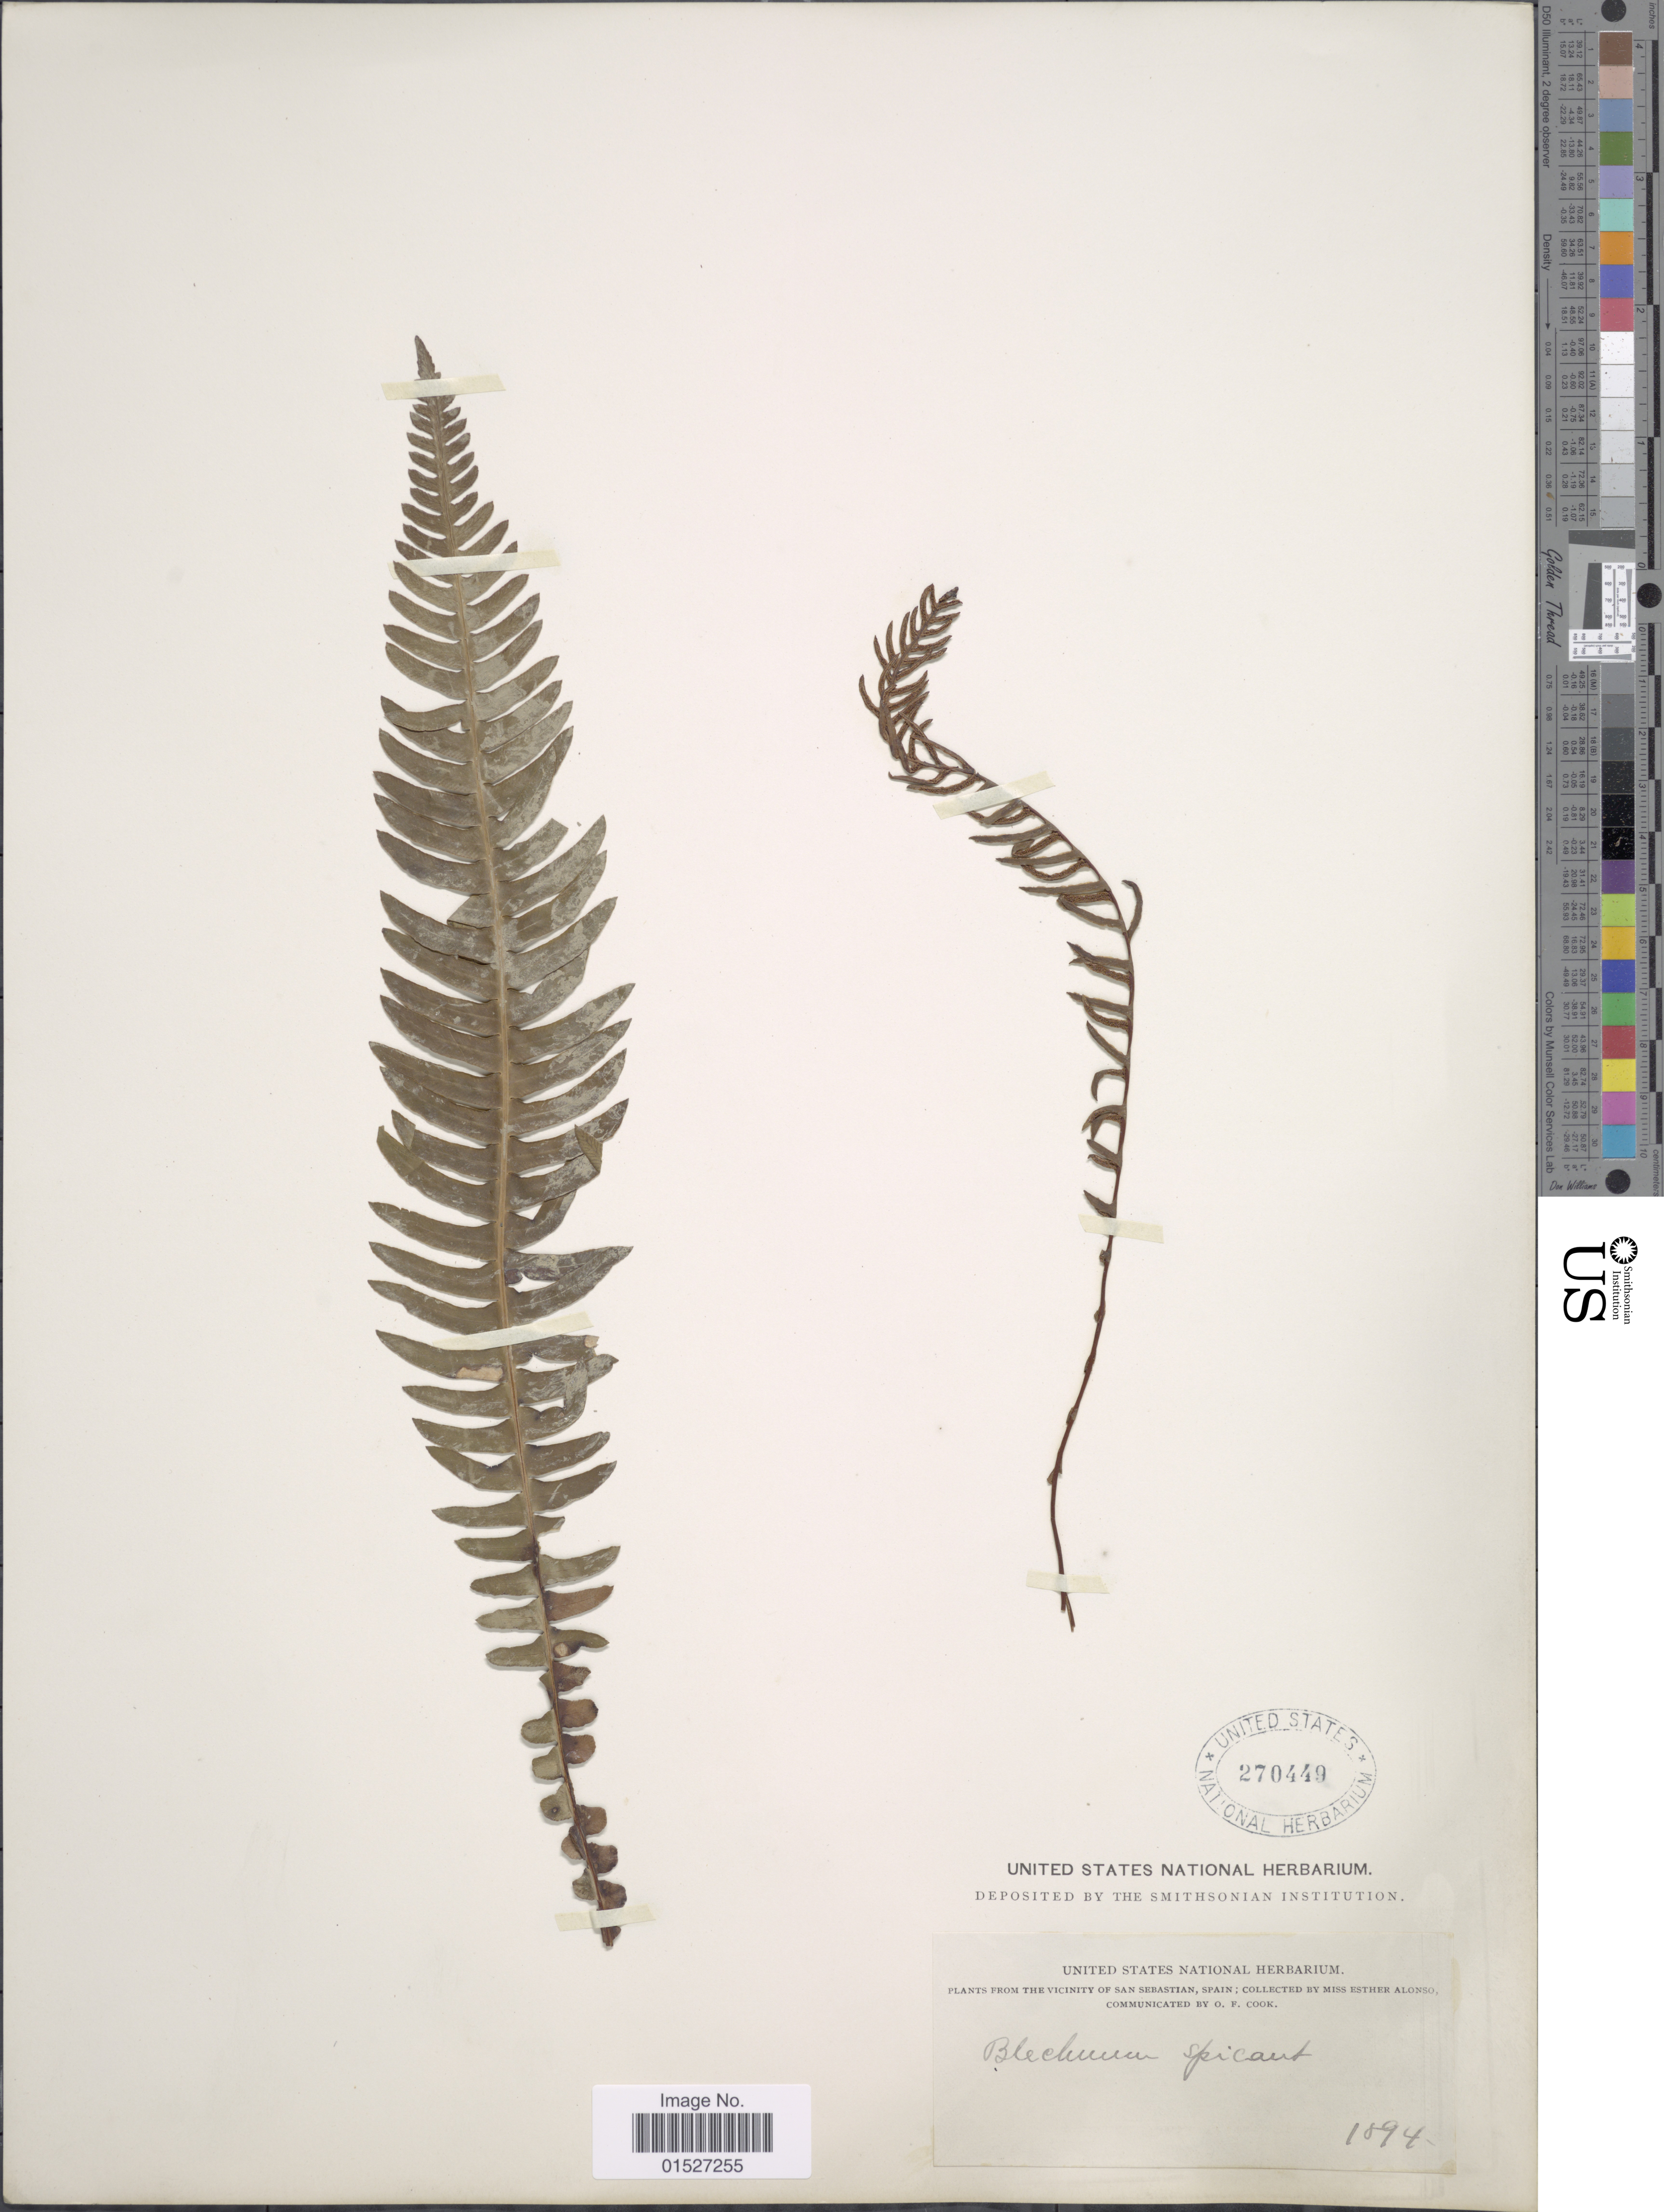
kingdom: Plantae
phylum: Tracheophyta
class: Polypodiopsida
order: Polypodiales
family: Blechnaceae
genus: Blechnum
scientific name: Blechnum spicant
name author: (L.) Sm.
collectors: E. Alonso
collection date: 1894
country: Spain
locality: The Vicinity of San Sebastian, Spain.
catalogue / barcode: US 270449